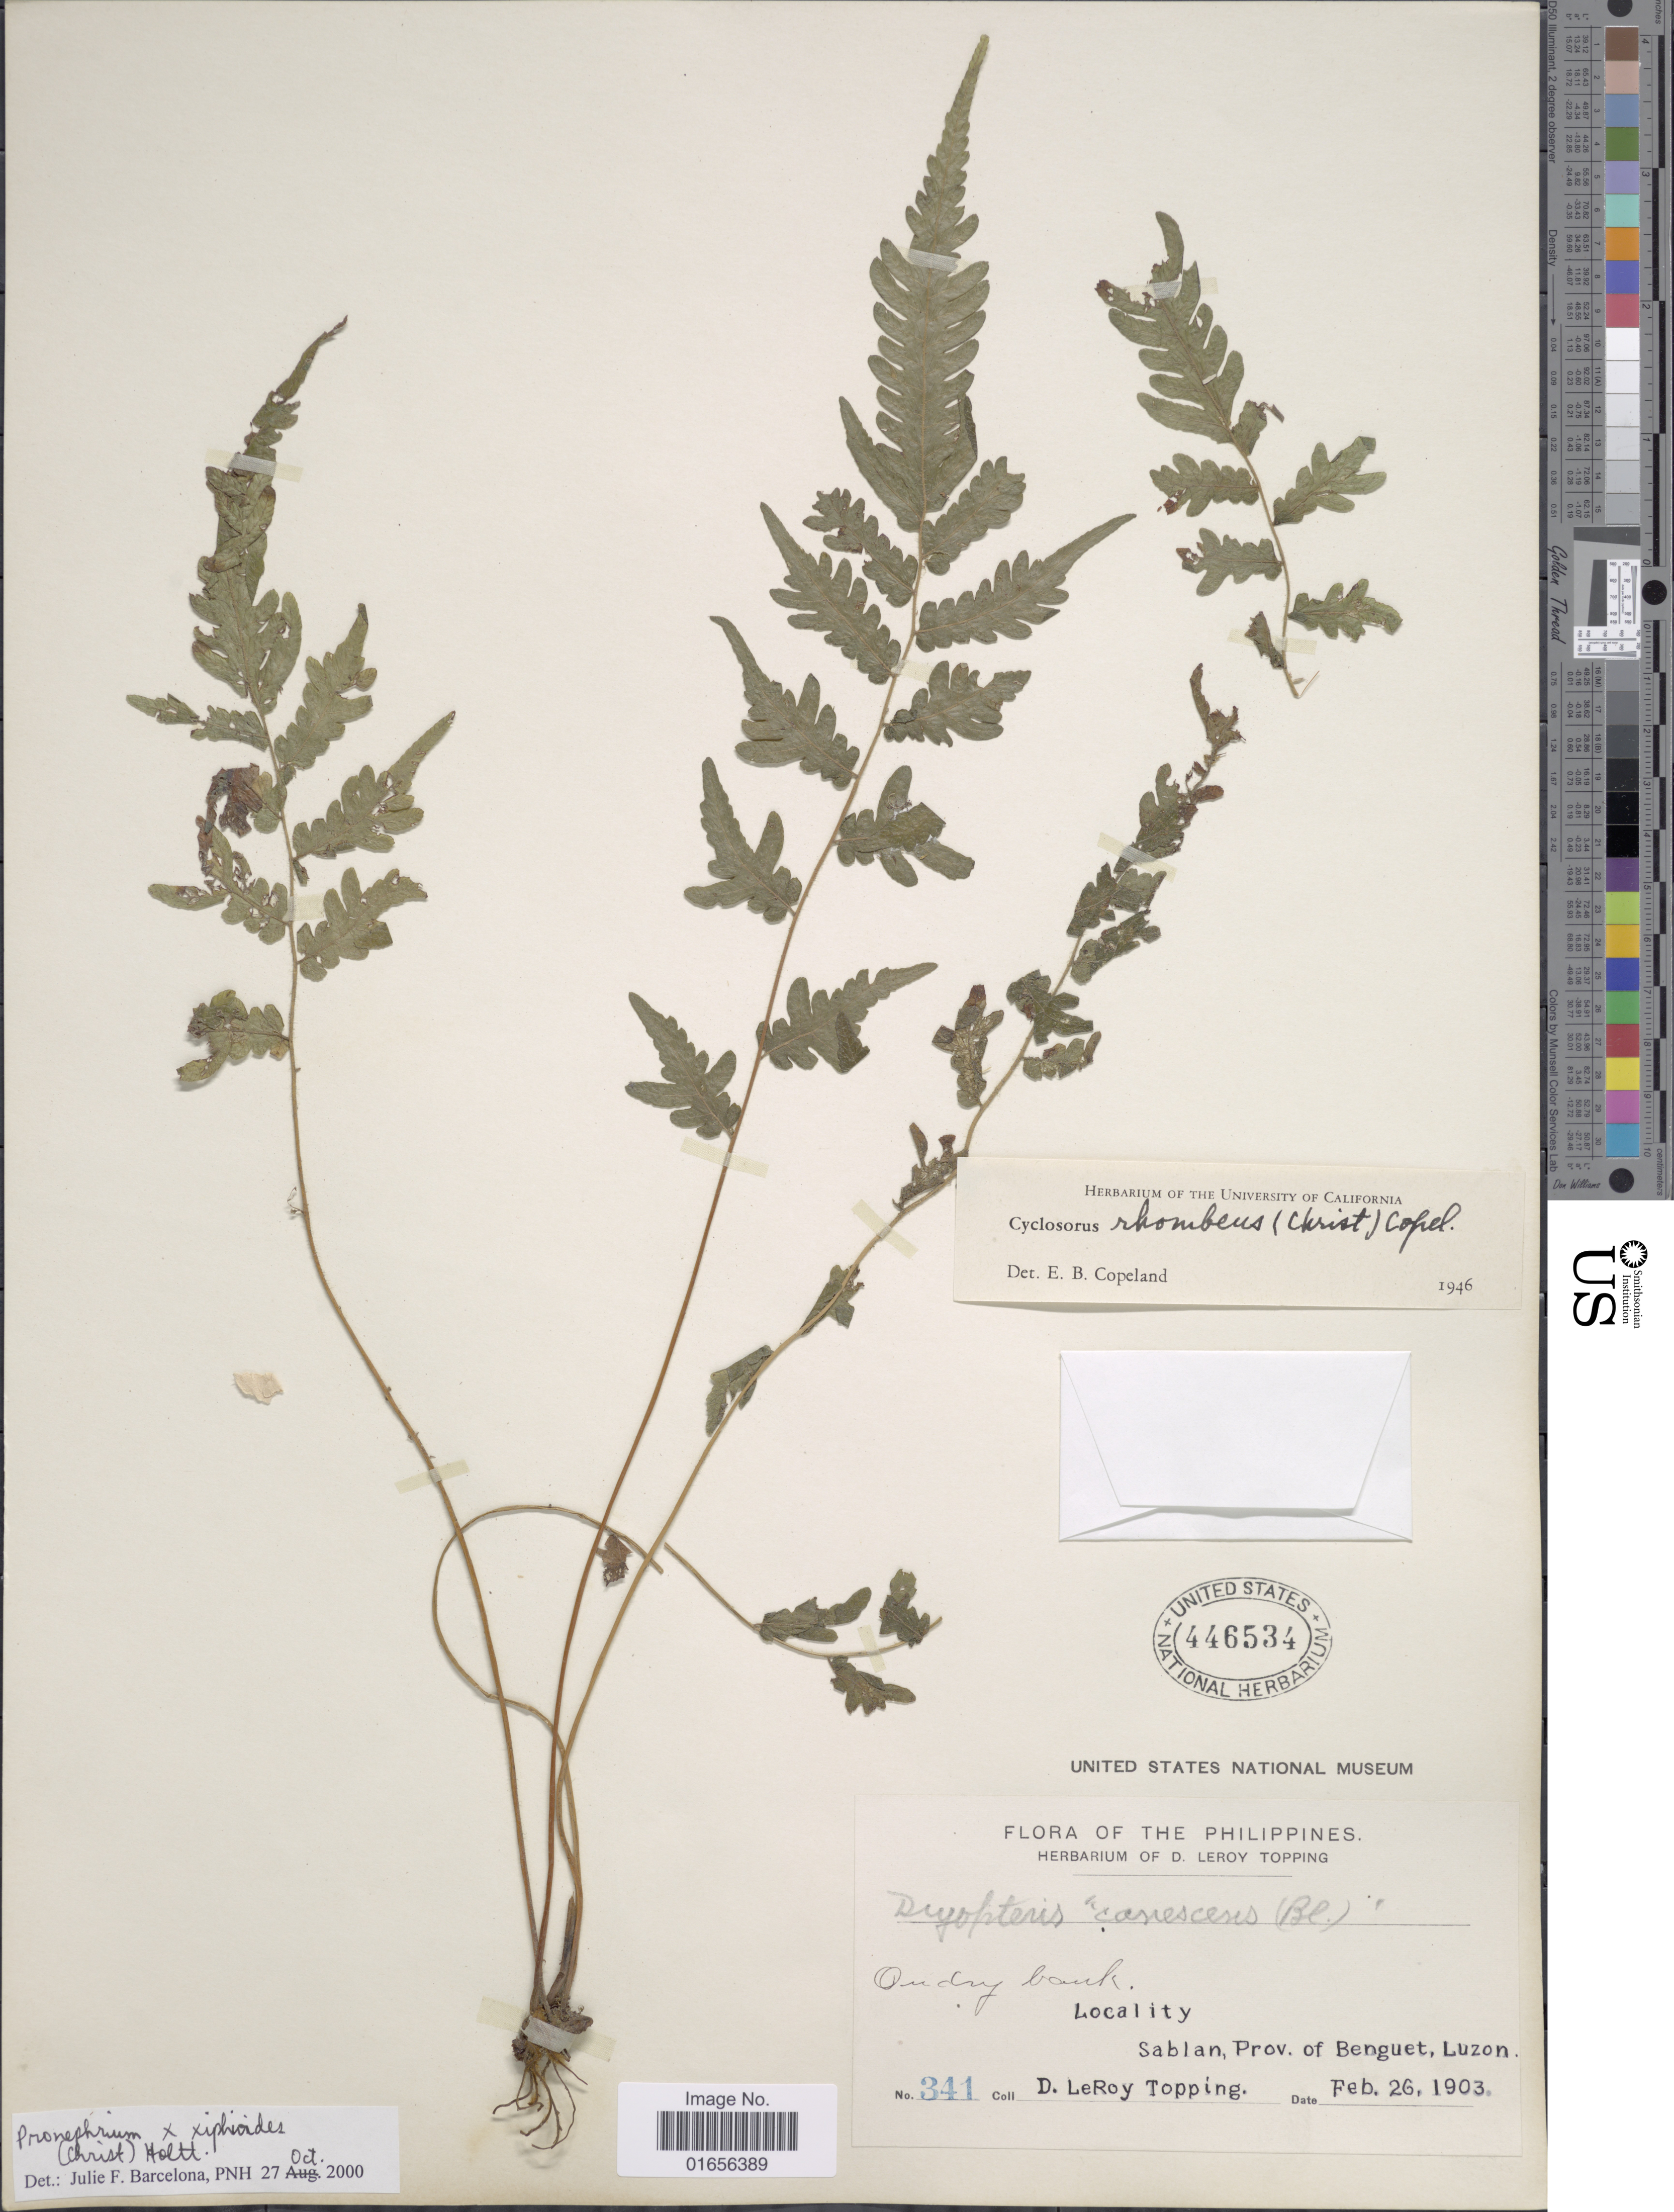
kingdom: Plantae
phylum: Tracheophyta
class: Polypodiopsida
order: Polypodiales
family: Thelypteridaceae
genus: Pronephrium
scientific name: Pronephrium xiphioides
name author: (C. Chr.) Holttum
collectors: D. L. Topping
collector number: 341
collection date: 1903-02-26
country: Philippines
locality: The Philippines, Sablan, prov. of Benguet, Luzon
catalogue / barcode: US 446534